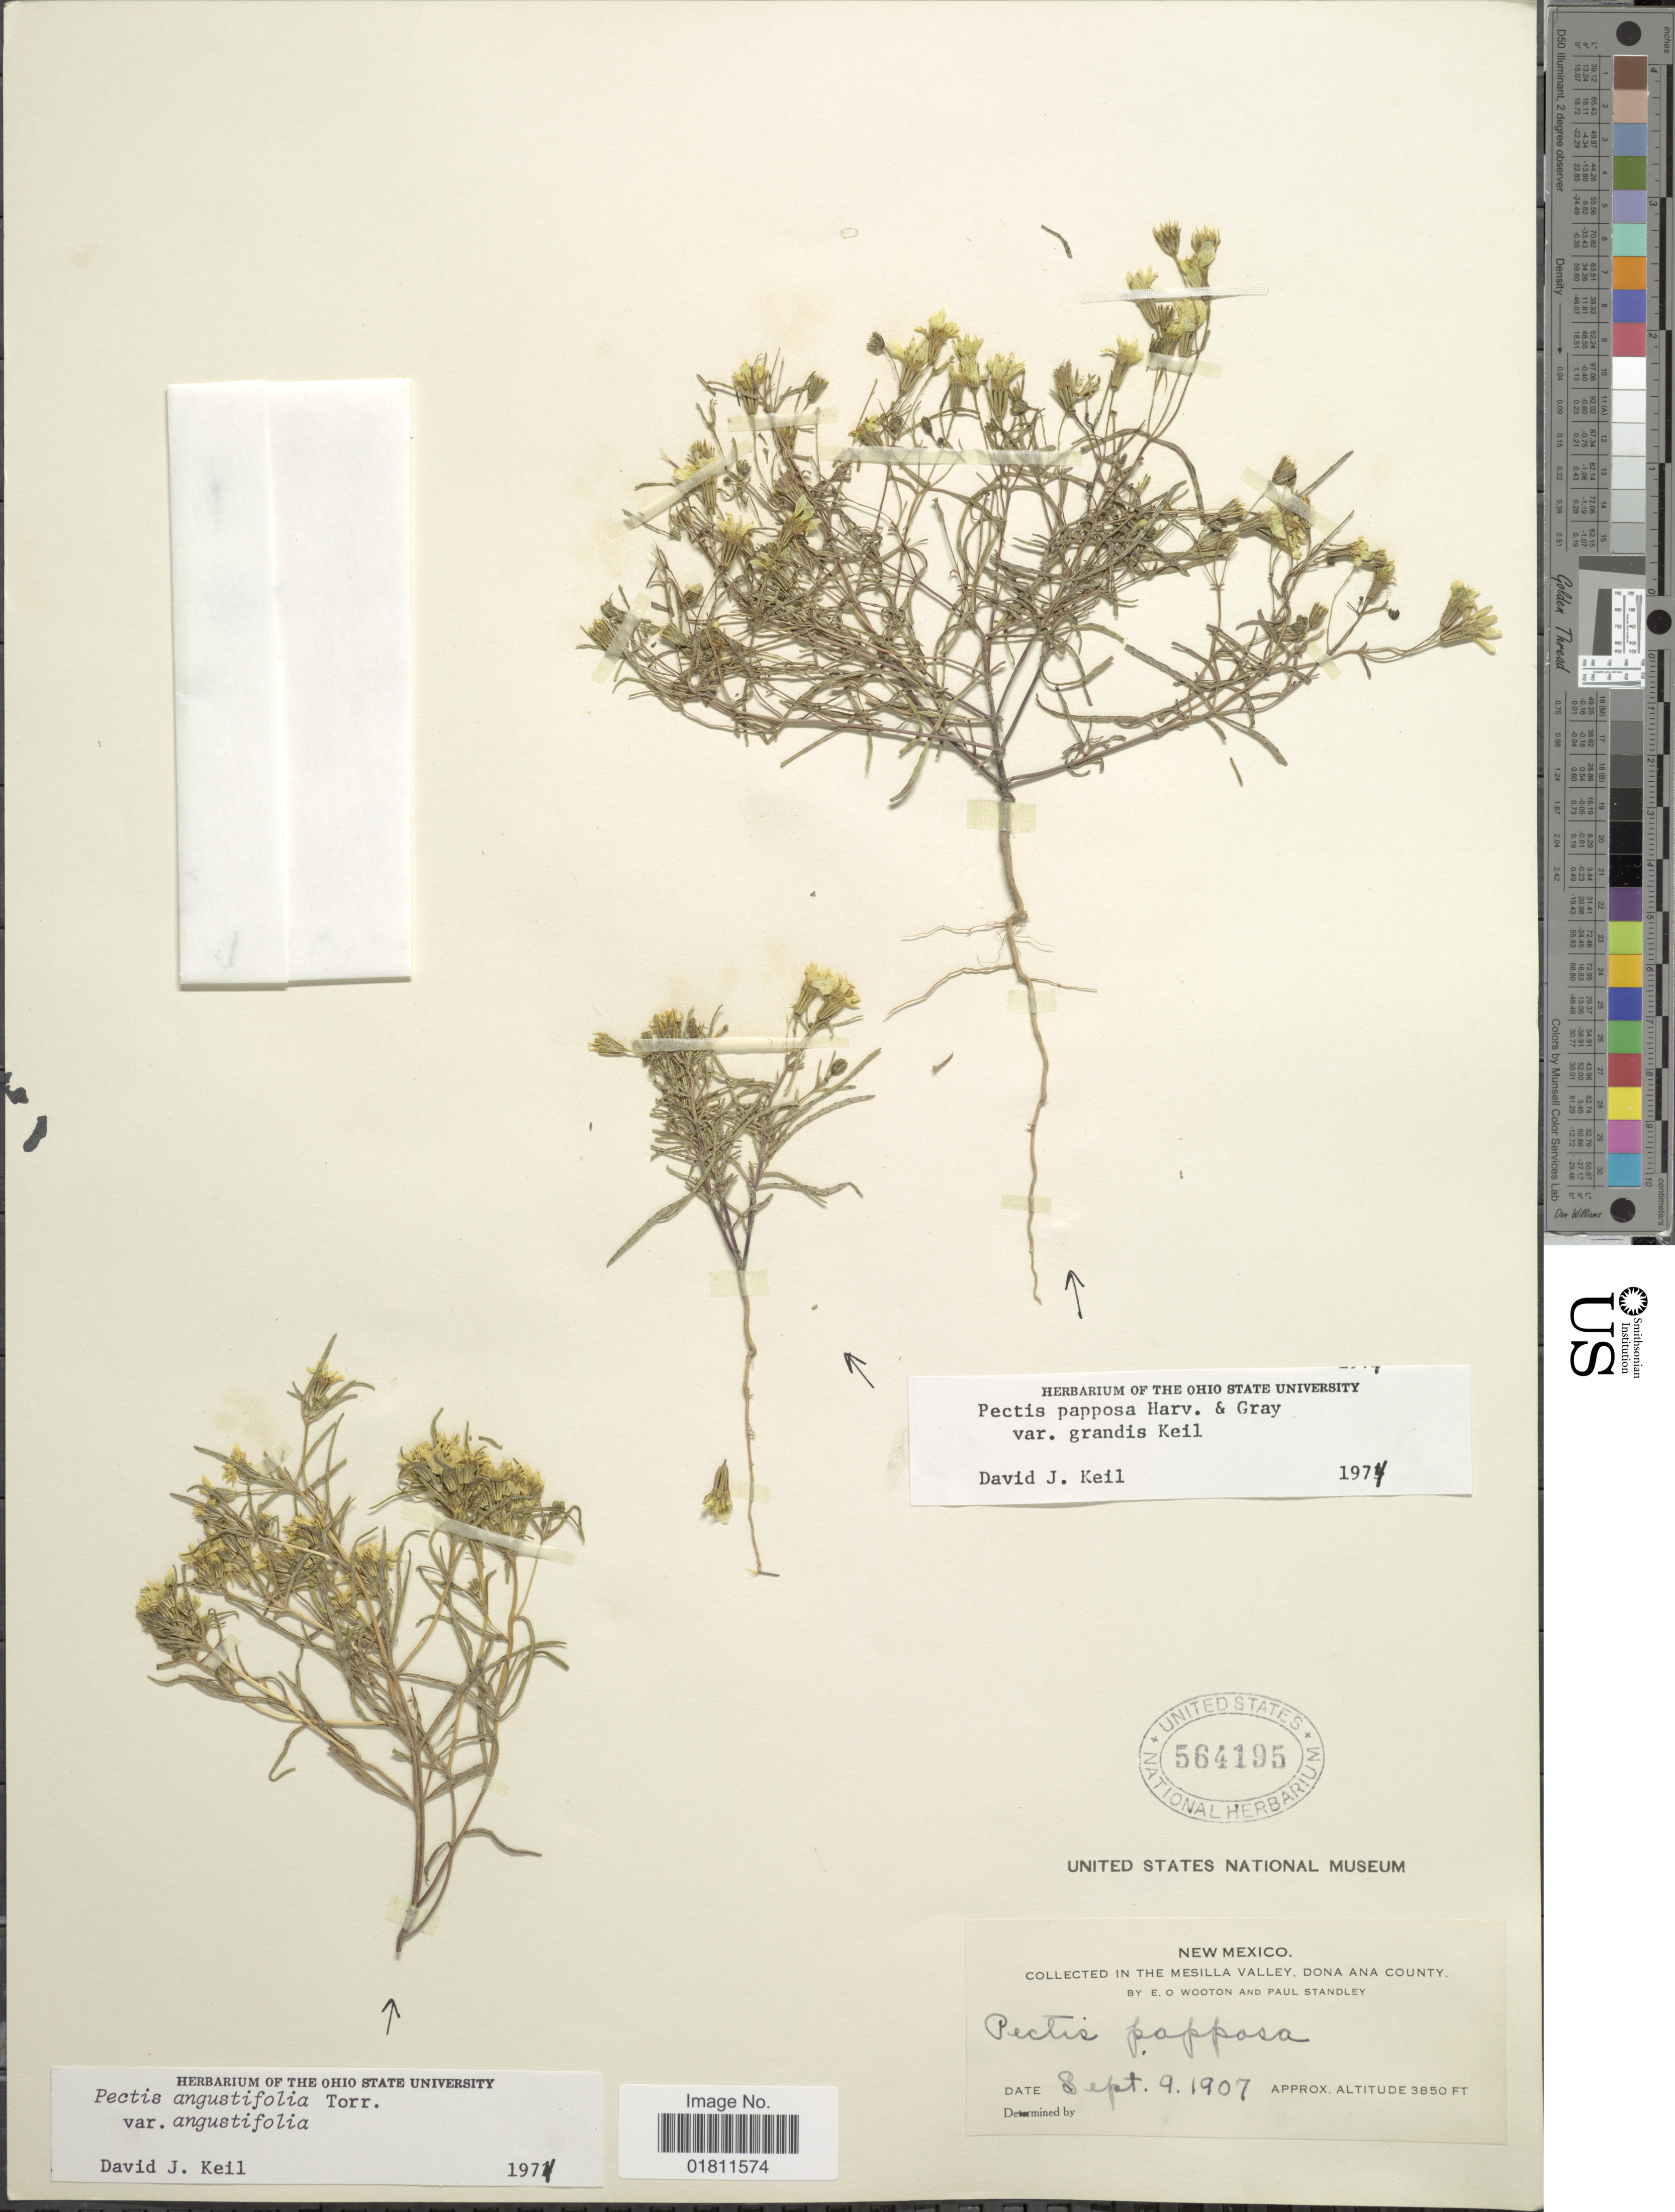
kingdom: Plantae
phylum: Tracheophyta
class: Magnoliopsida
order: Asterales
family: Asteraceae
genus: Pectis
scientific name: Pectis papposa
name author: Harv. & A. Gray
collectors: E. O. Wooton & P. C. Standley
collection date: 1907-09-09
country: United States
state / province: New Mexico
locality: New Mexico, In the Mesilla Valley, Dona Ana County.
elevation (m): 1173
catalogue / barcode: US 564195